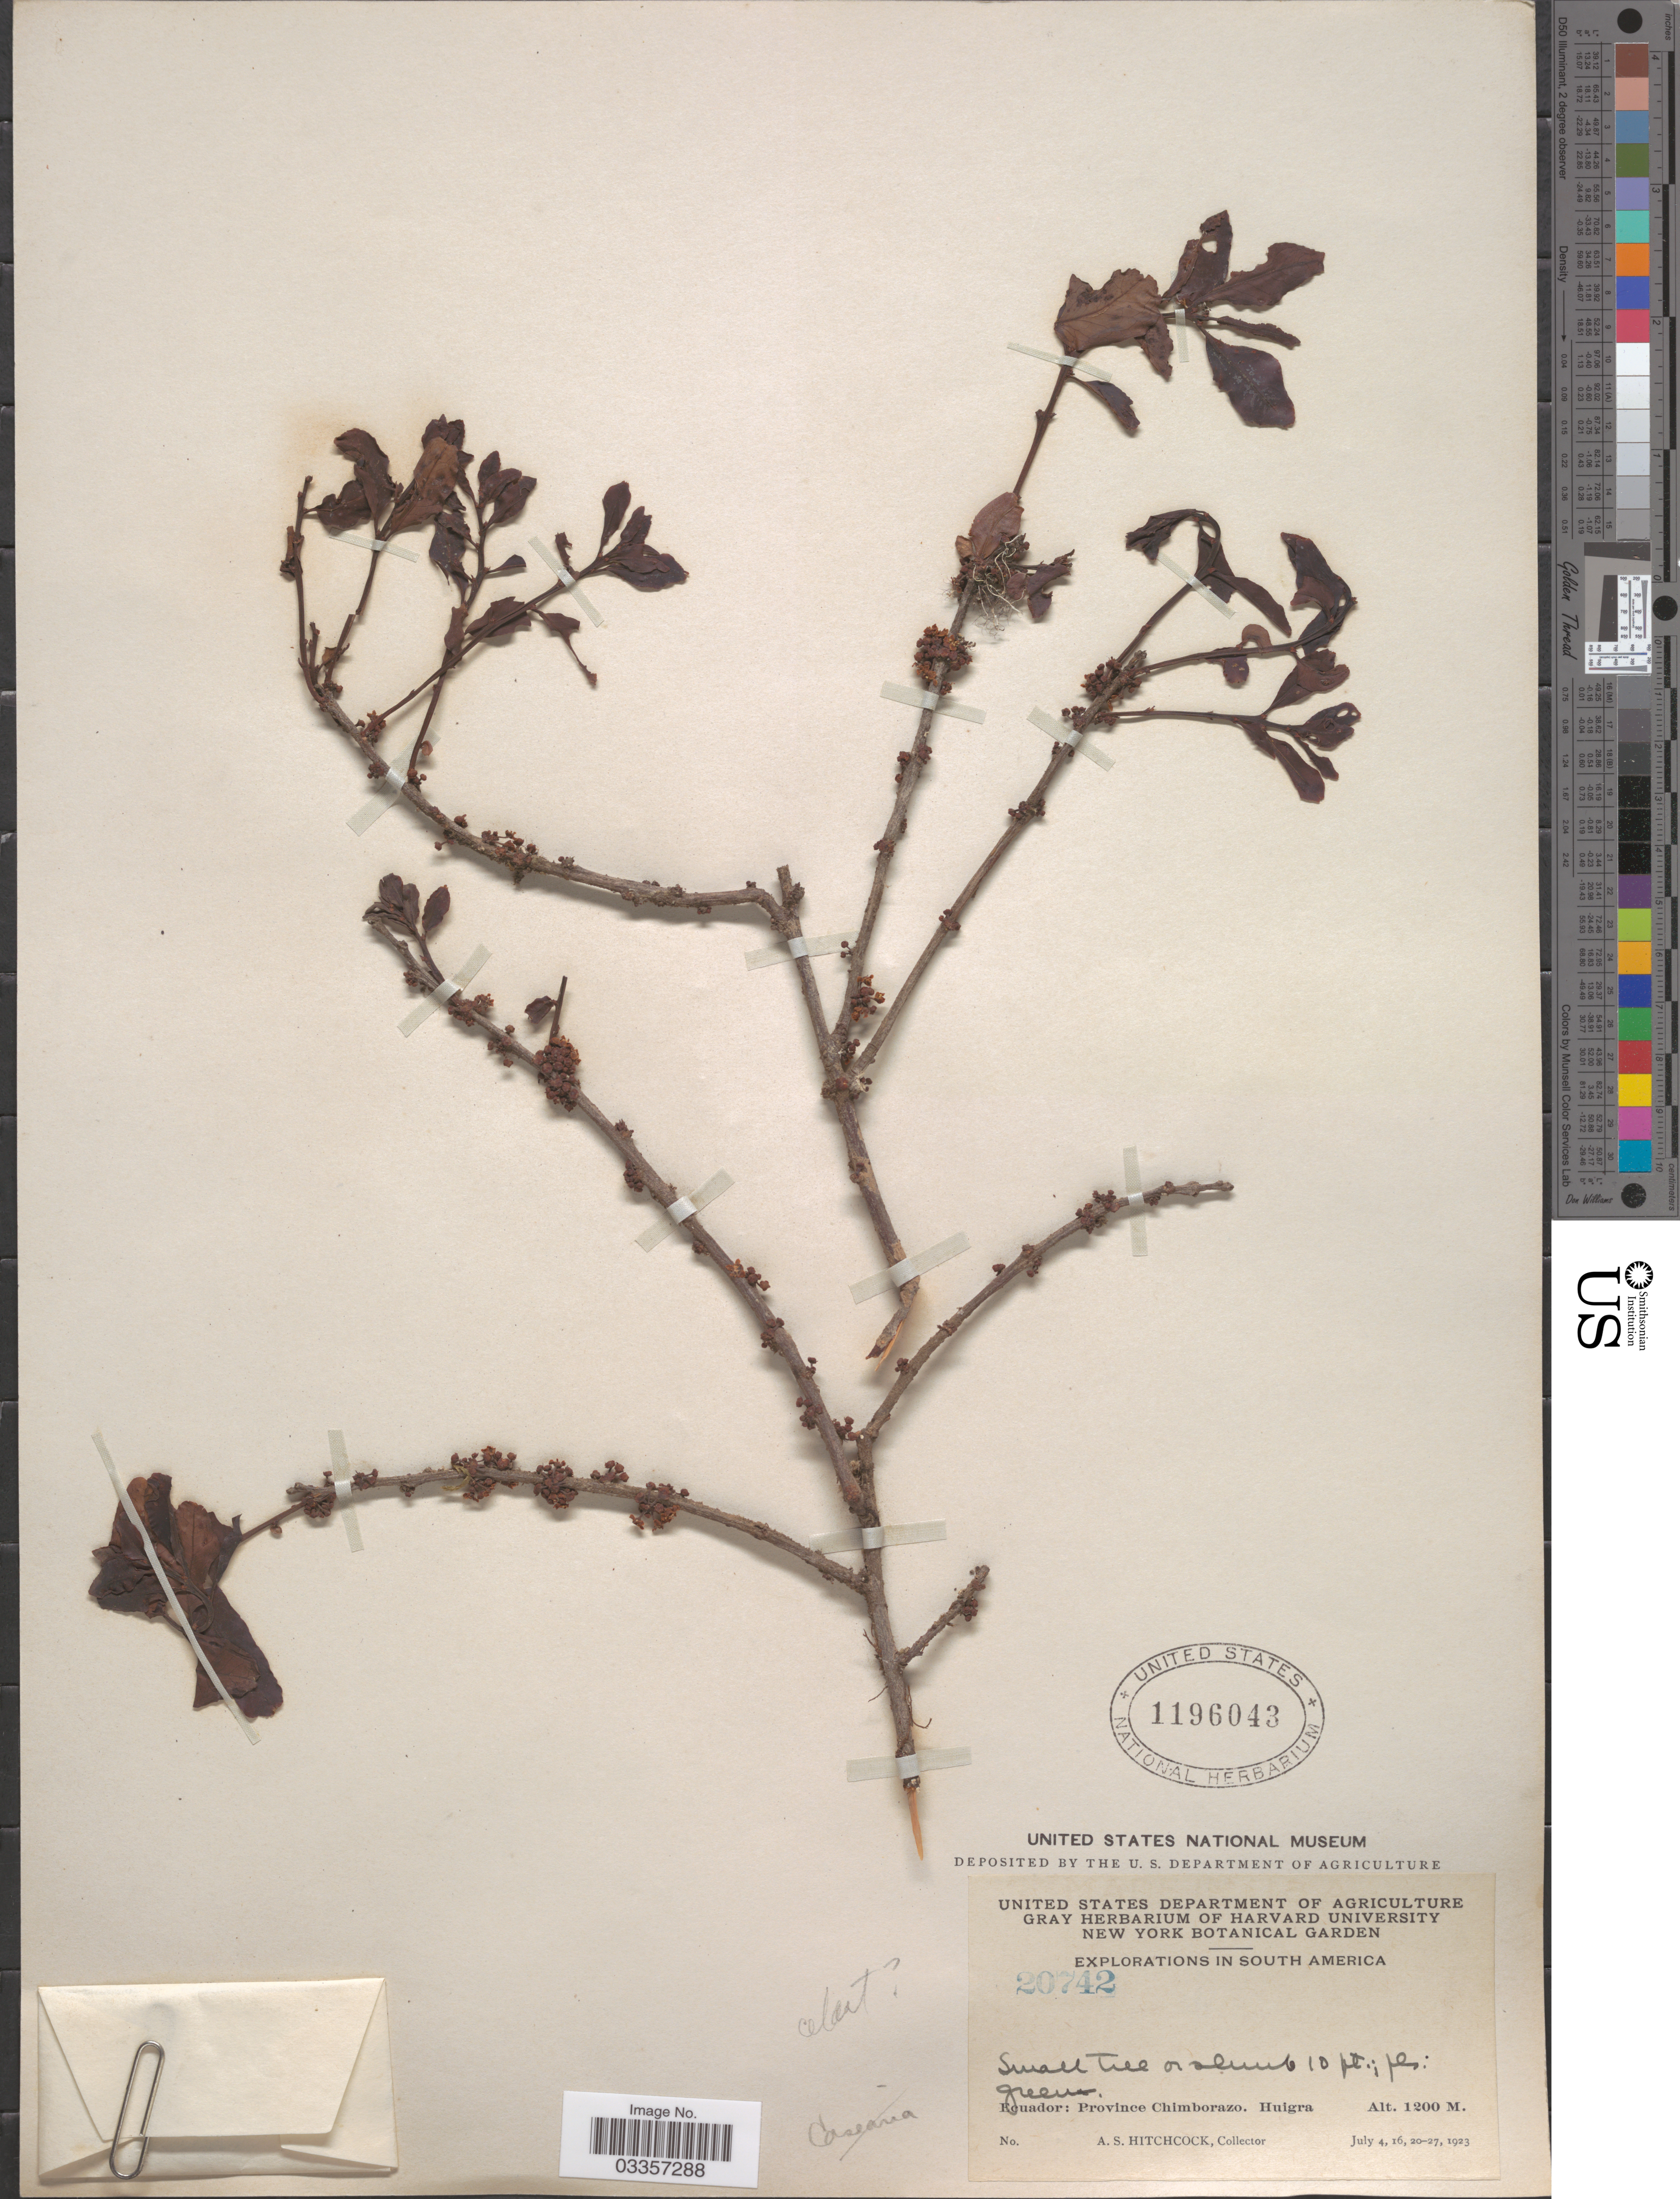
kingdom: Plantae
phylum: Tracheophyta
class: Magnoliopsida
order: Celastrales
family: Celastraceae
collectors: A. S. Hitchcock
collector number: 20742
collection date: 1923-07-04/1923-07-27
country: Ecuador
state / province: Chimborazo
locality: Huigra.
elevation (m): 1200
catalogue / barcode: US 1196043